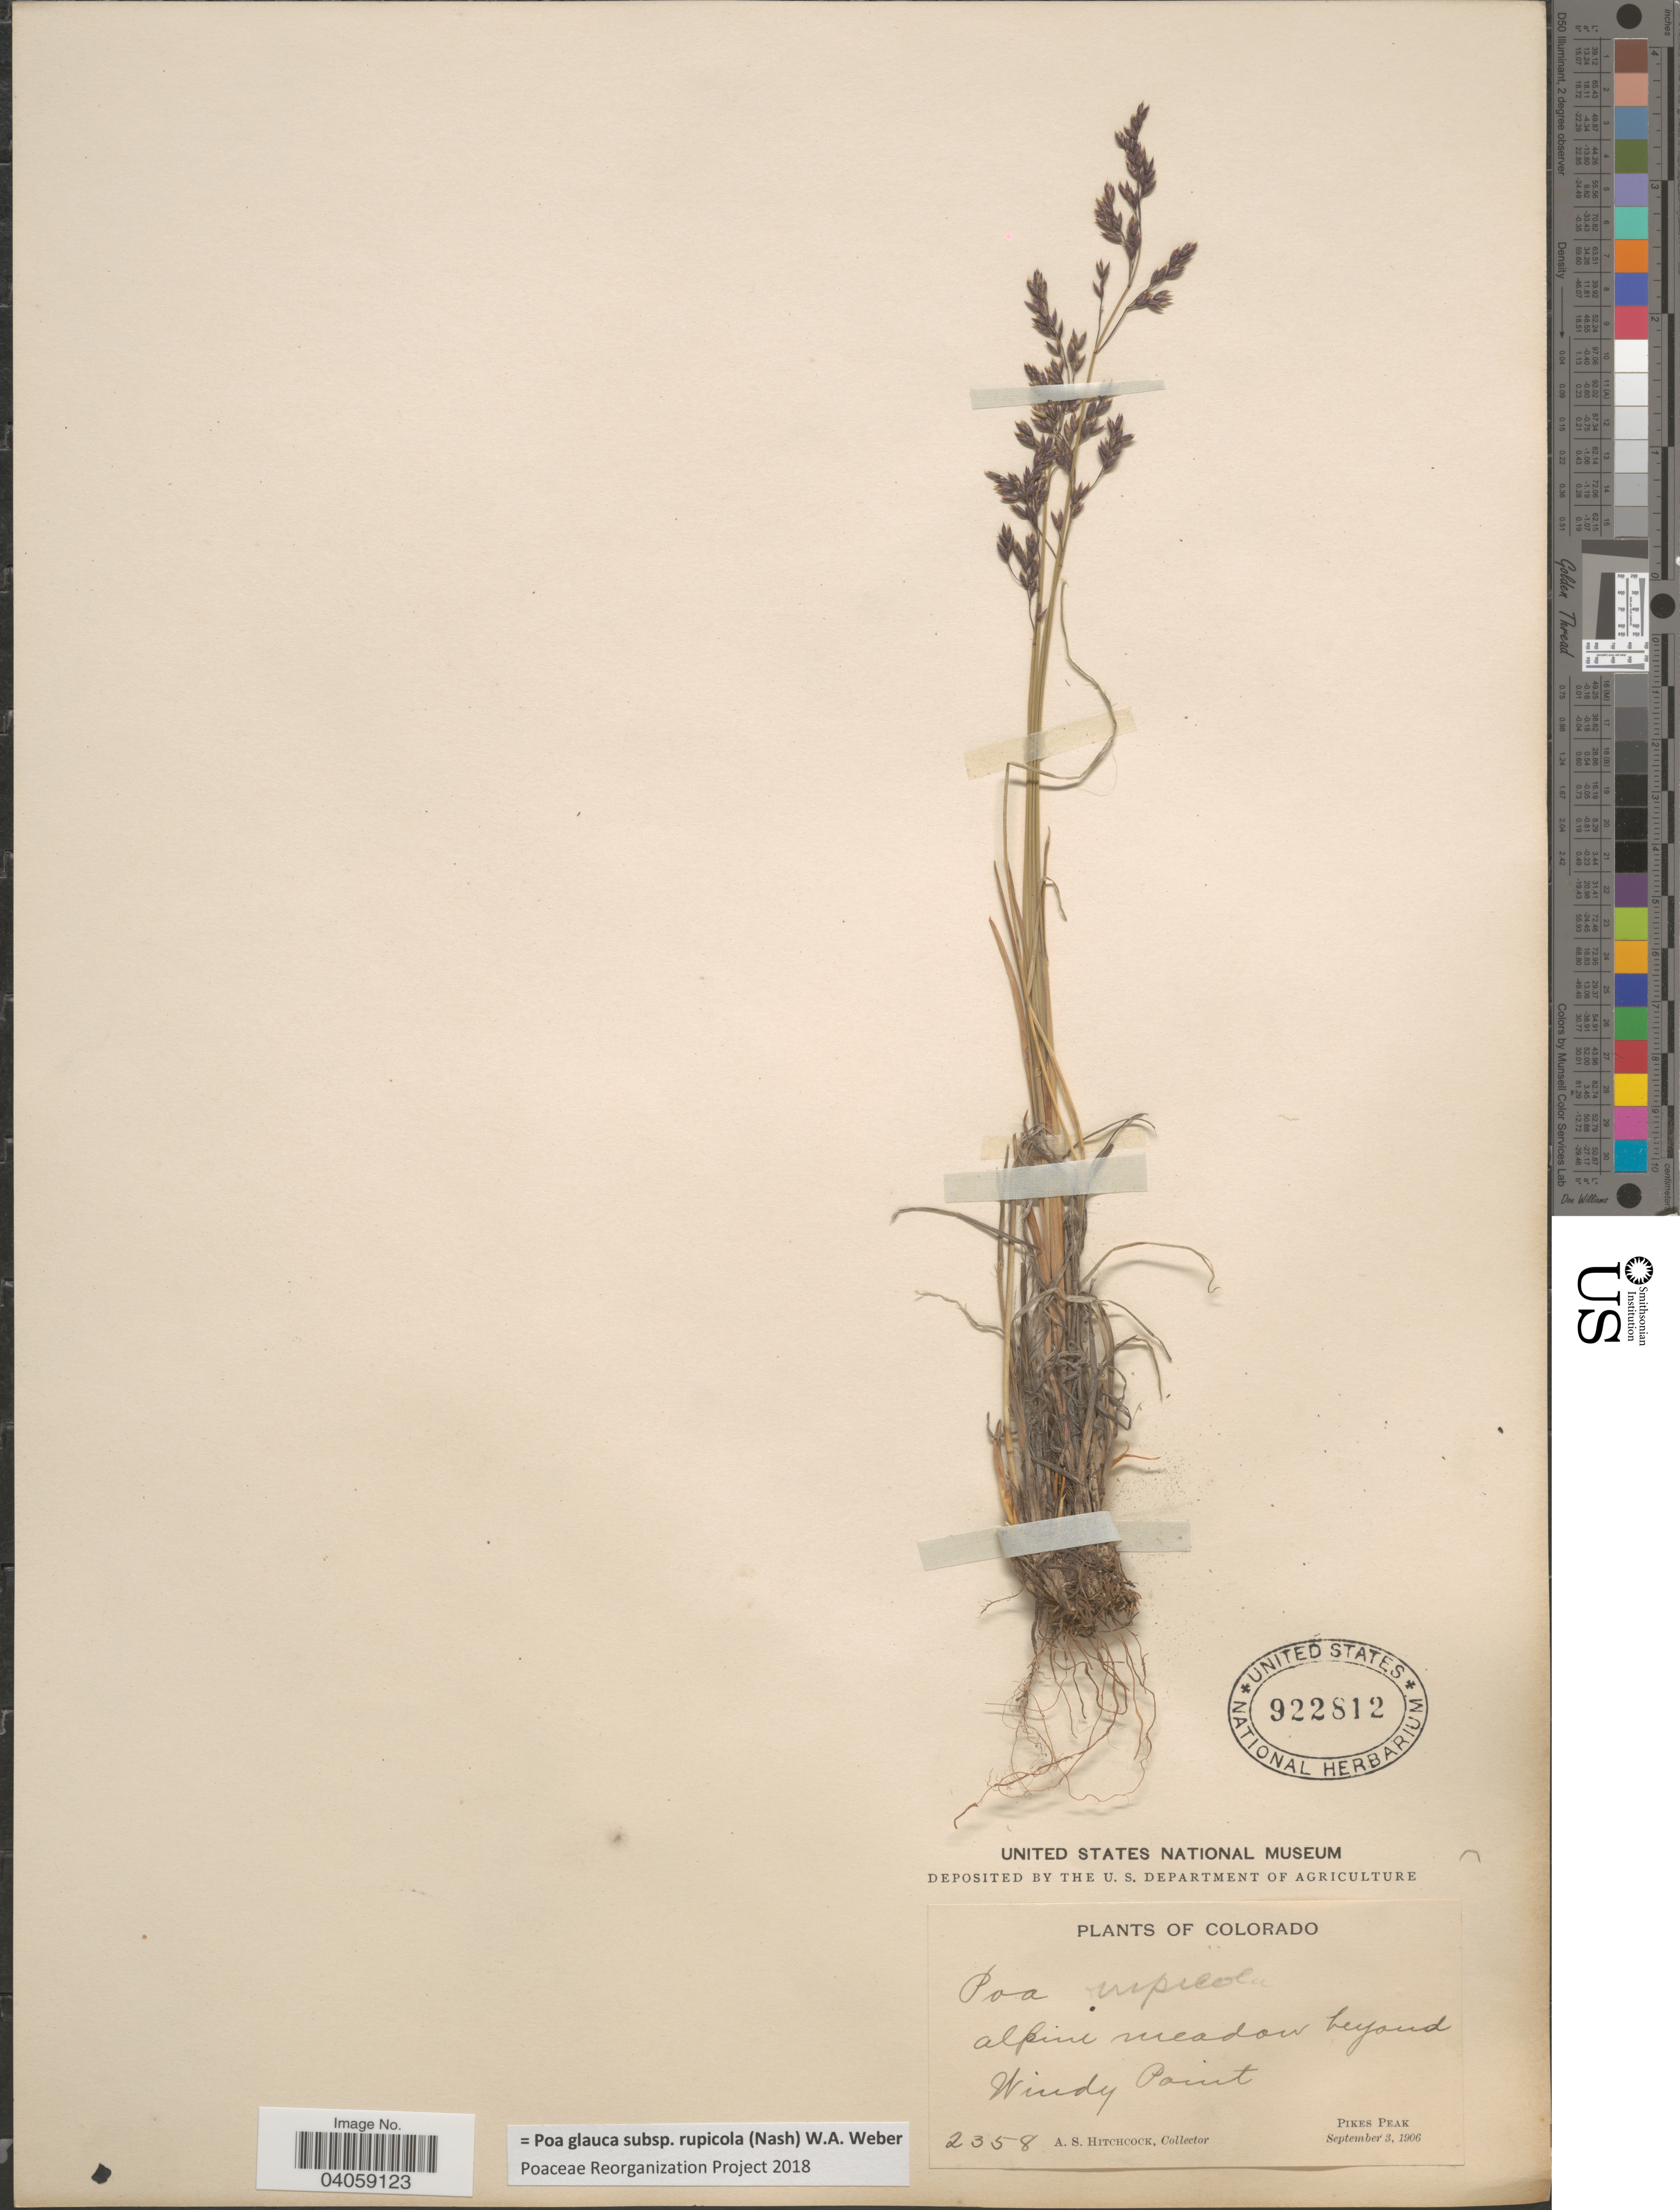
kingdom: Plantae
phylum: Tracheophyta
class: Liliopsida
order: Poales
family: Poaceae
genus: Poa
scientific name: Poa glauca subsp. rupicola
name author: (Nash) W.A. Weber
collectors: A. S. Hitchcock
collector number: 2358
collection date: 1906-09-03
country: United States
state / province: Colorado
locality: Alpine meadow beyond Windy Point. Pikes Peak.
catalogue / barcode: US 922812